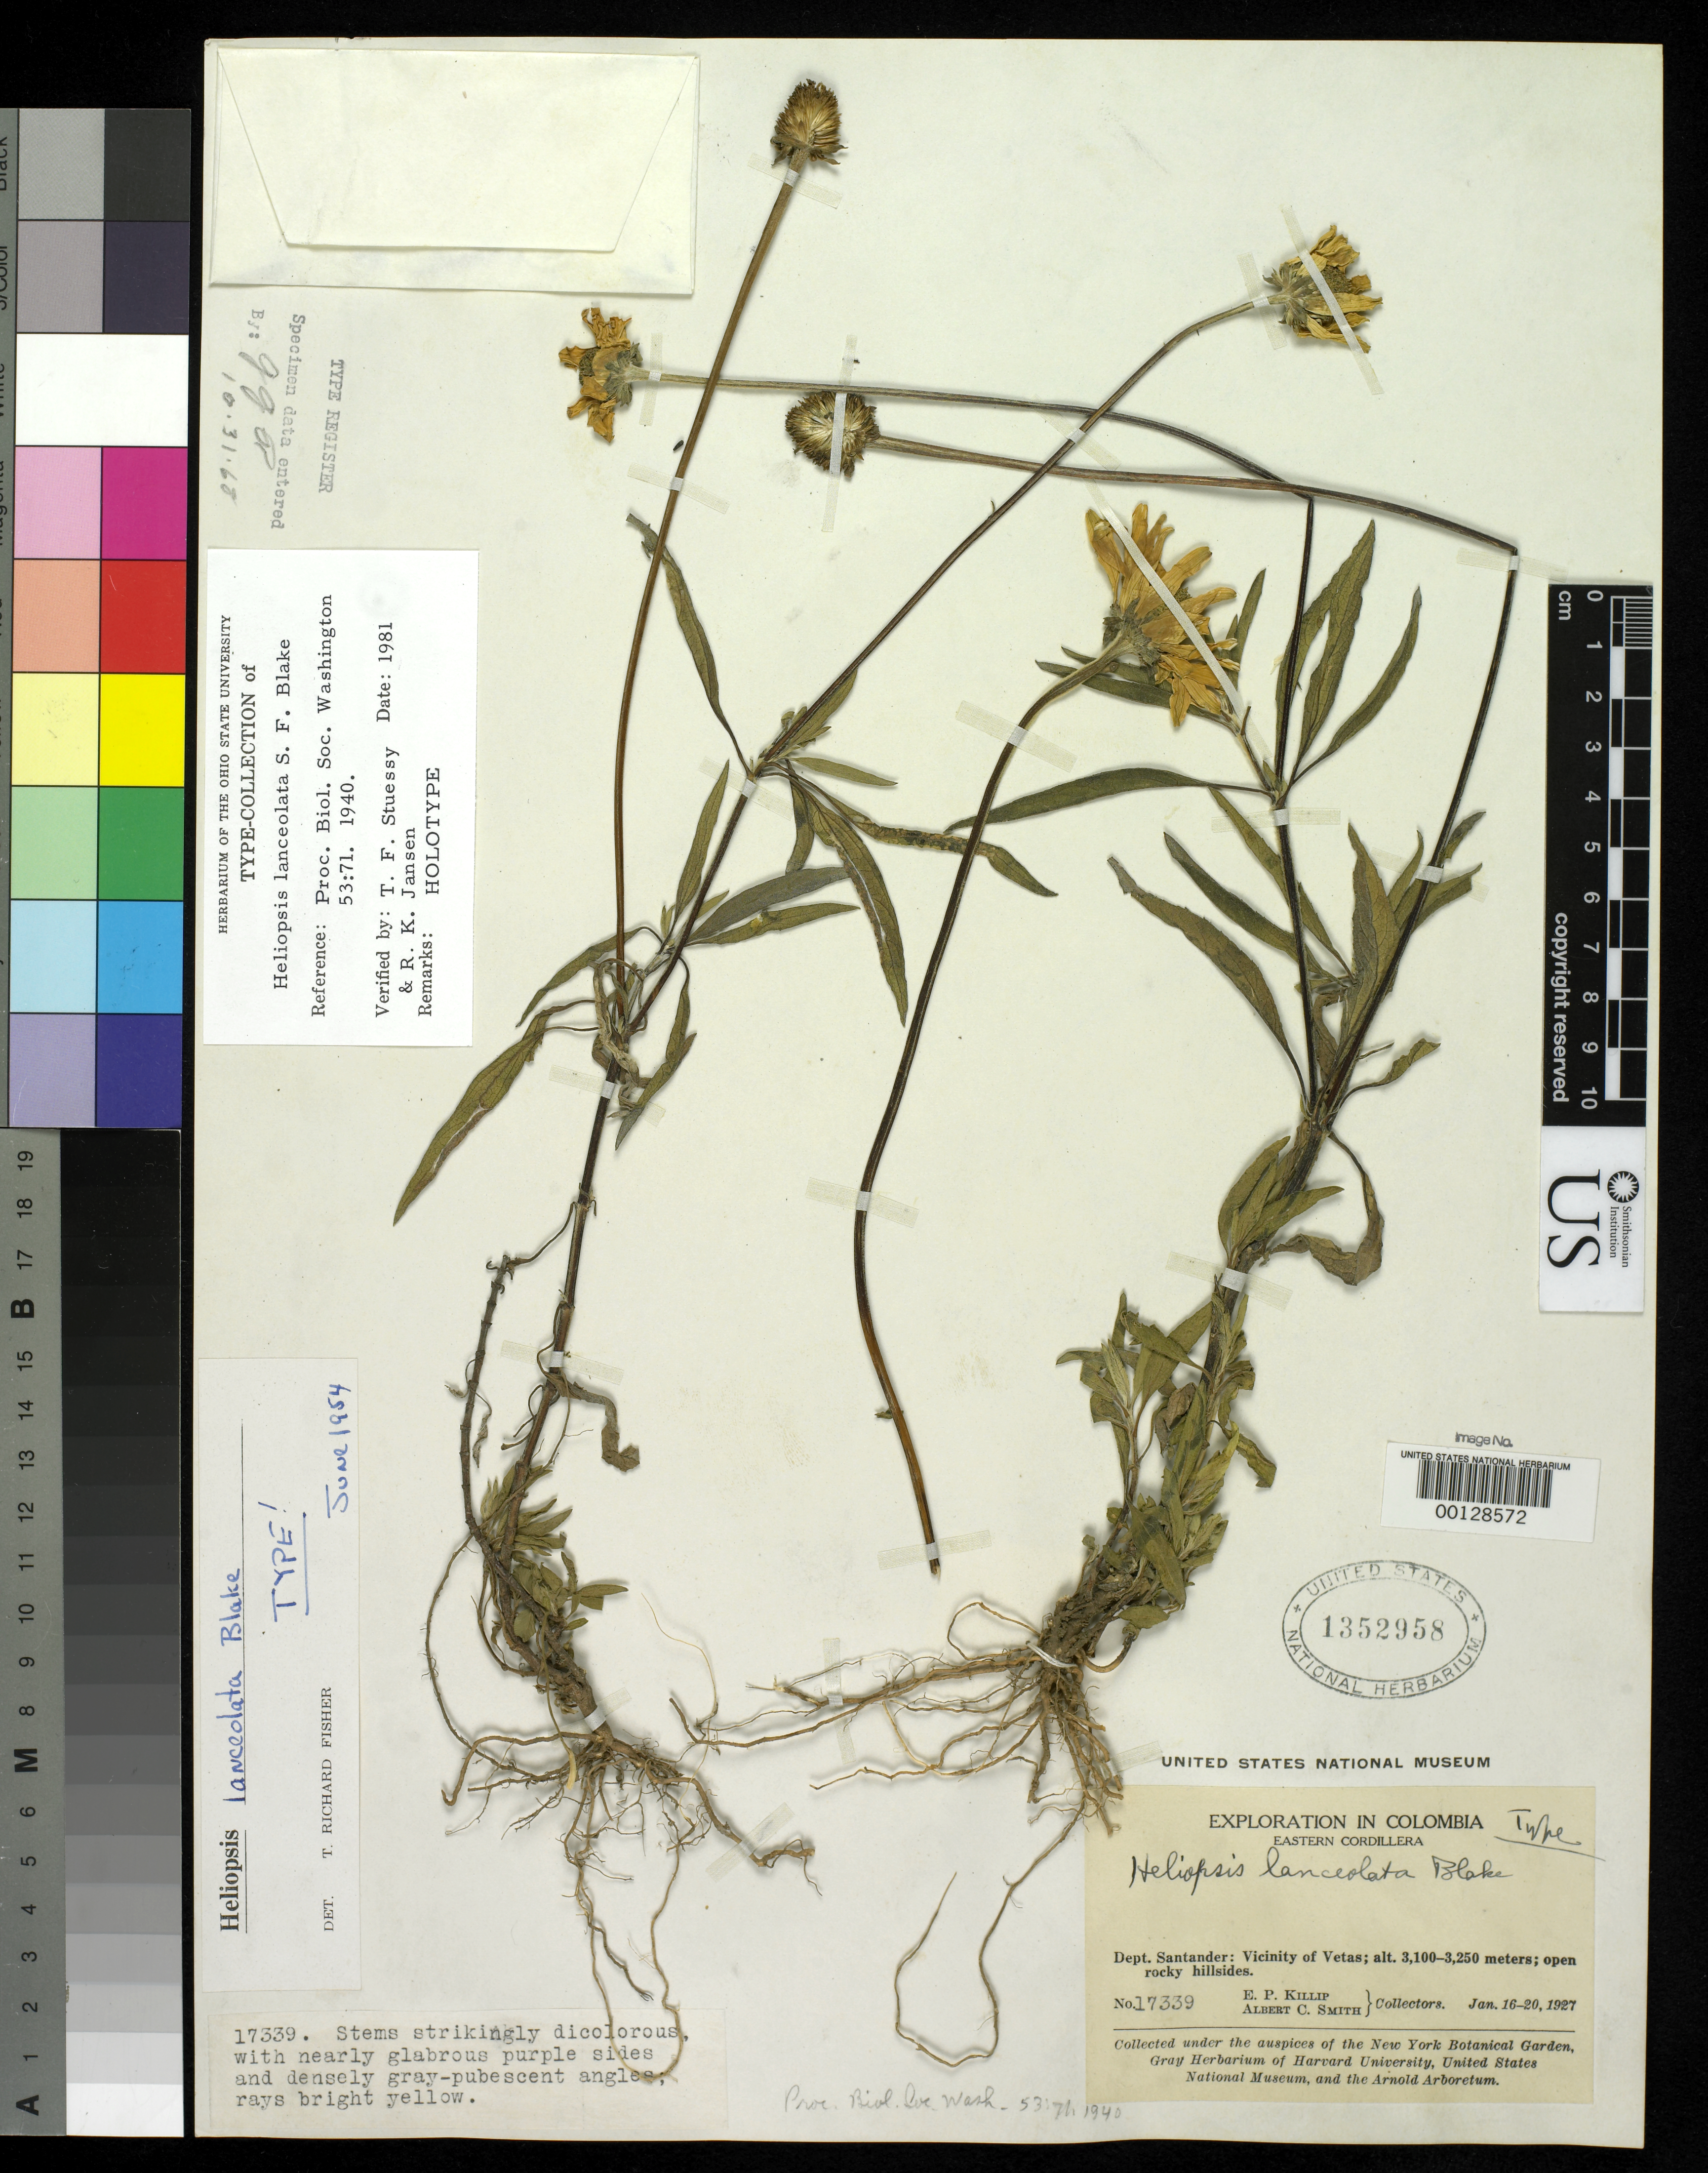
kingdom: Plantae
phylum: Tracheophyta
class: Magnoliopsida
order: Asterales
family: Asteraceae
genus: Heliopsis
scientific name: Heliopsis lanceolata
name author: S.F. Blake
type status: Holotype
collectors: E. P. Killip & A. C. Smith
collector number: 17339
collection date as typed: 16 Jan 1927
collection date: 1927-01-16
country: Colombia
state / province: Santander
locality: Vicinity of Vetas, Eastern Cordillera.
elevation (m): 3100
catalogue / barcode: US 1352958